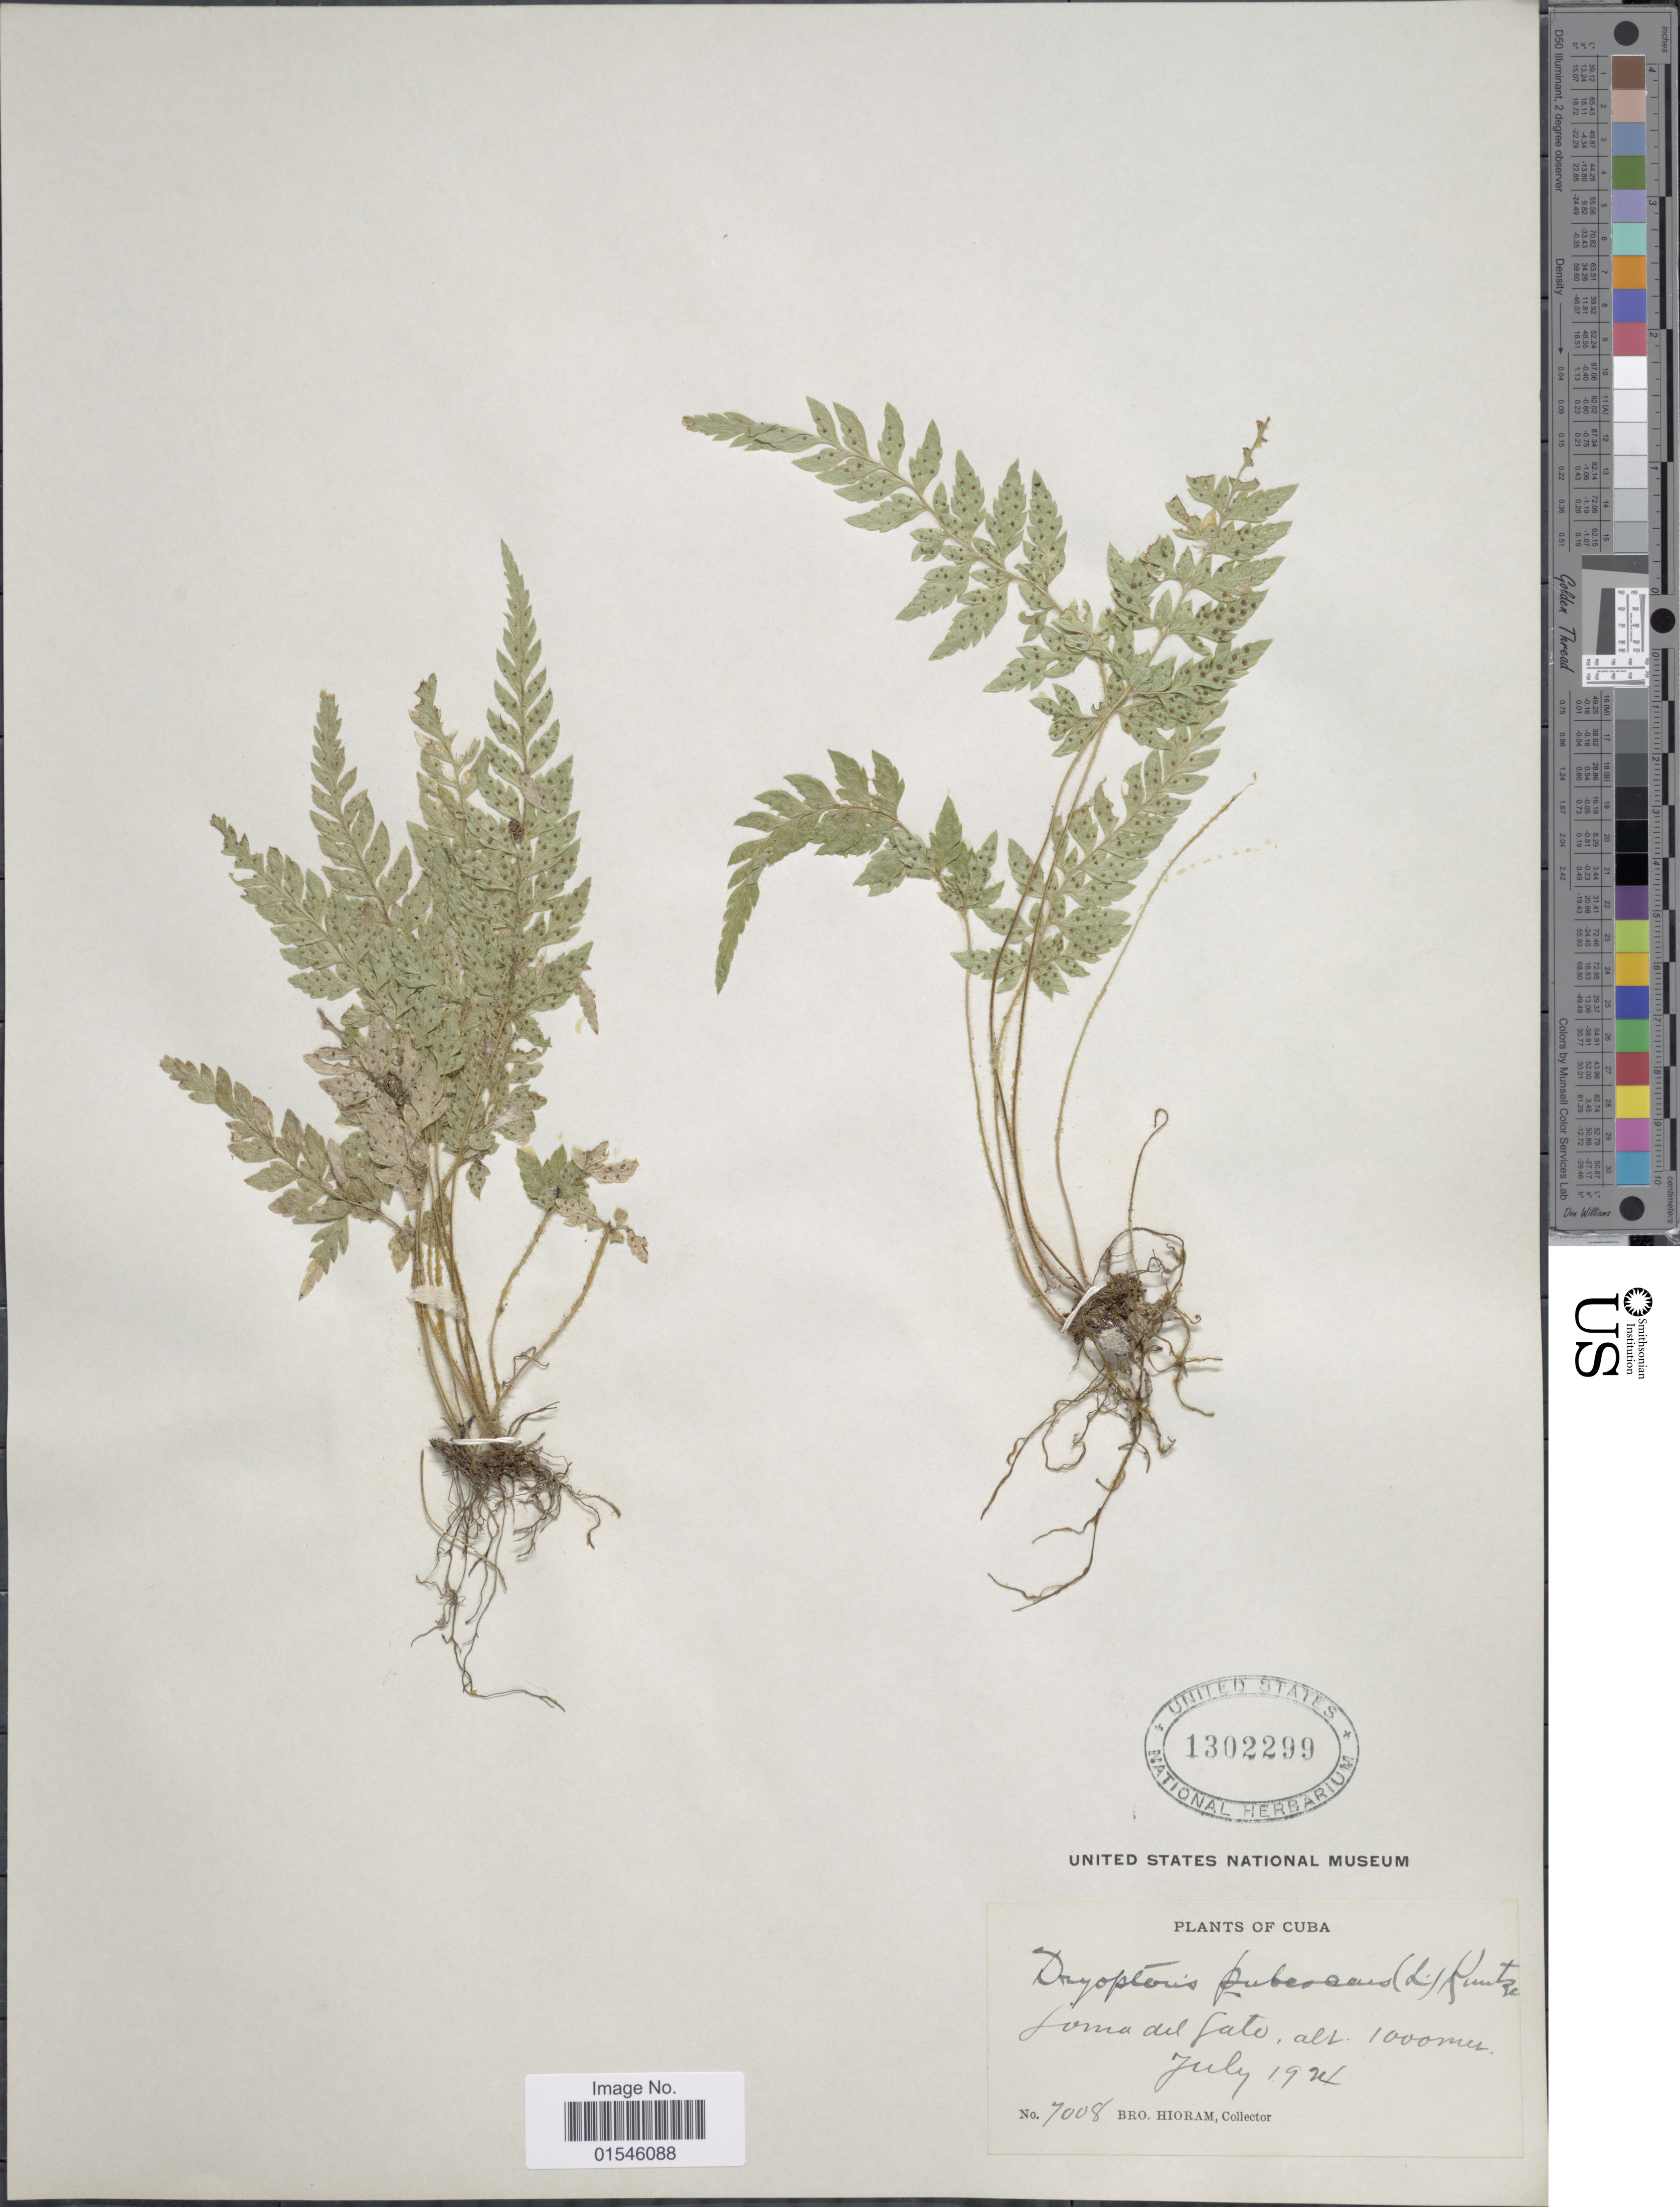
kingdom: Plantae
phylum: Tracheophyta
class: Polypodiopsida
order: Polypodiales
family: Dryopteridaceae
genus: Polystichopsis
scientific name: Polystichopsis pubescens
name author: (L.) C.V. Morton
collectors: Bro. Hioram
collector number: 7008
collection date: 1924-07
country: Cuba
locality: Loma del Gato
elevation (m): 1000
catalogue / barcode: US 1302299